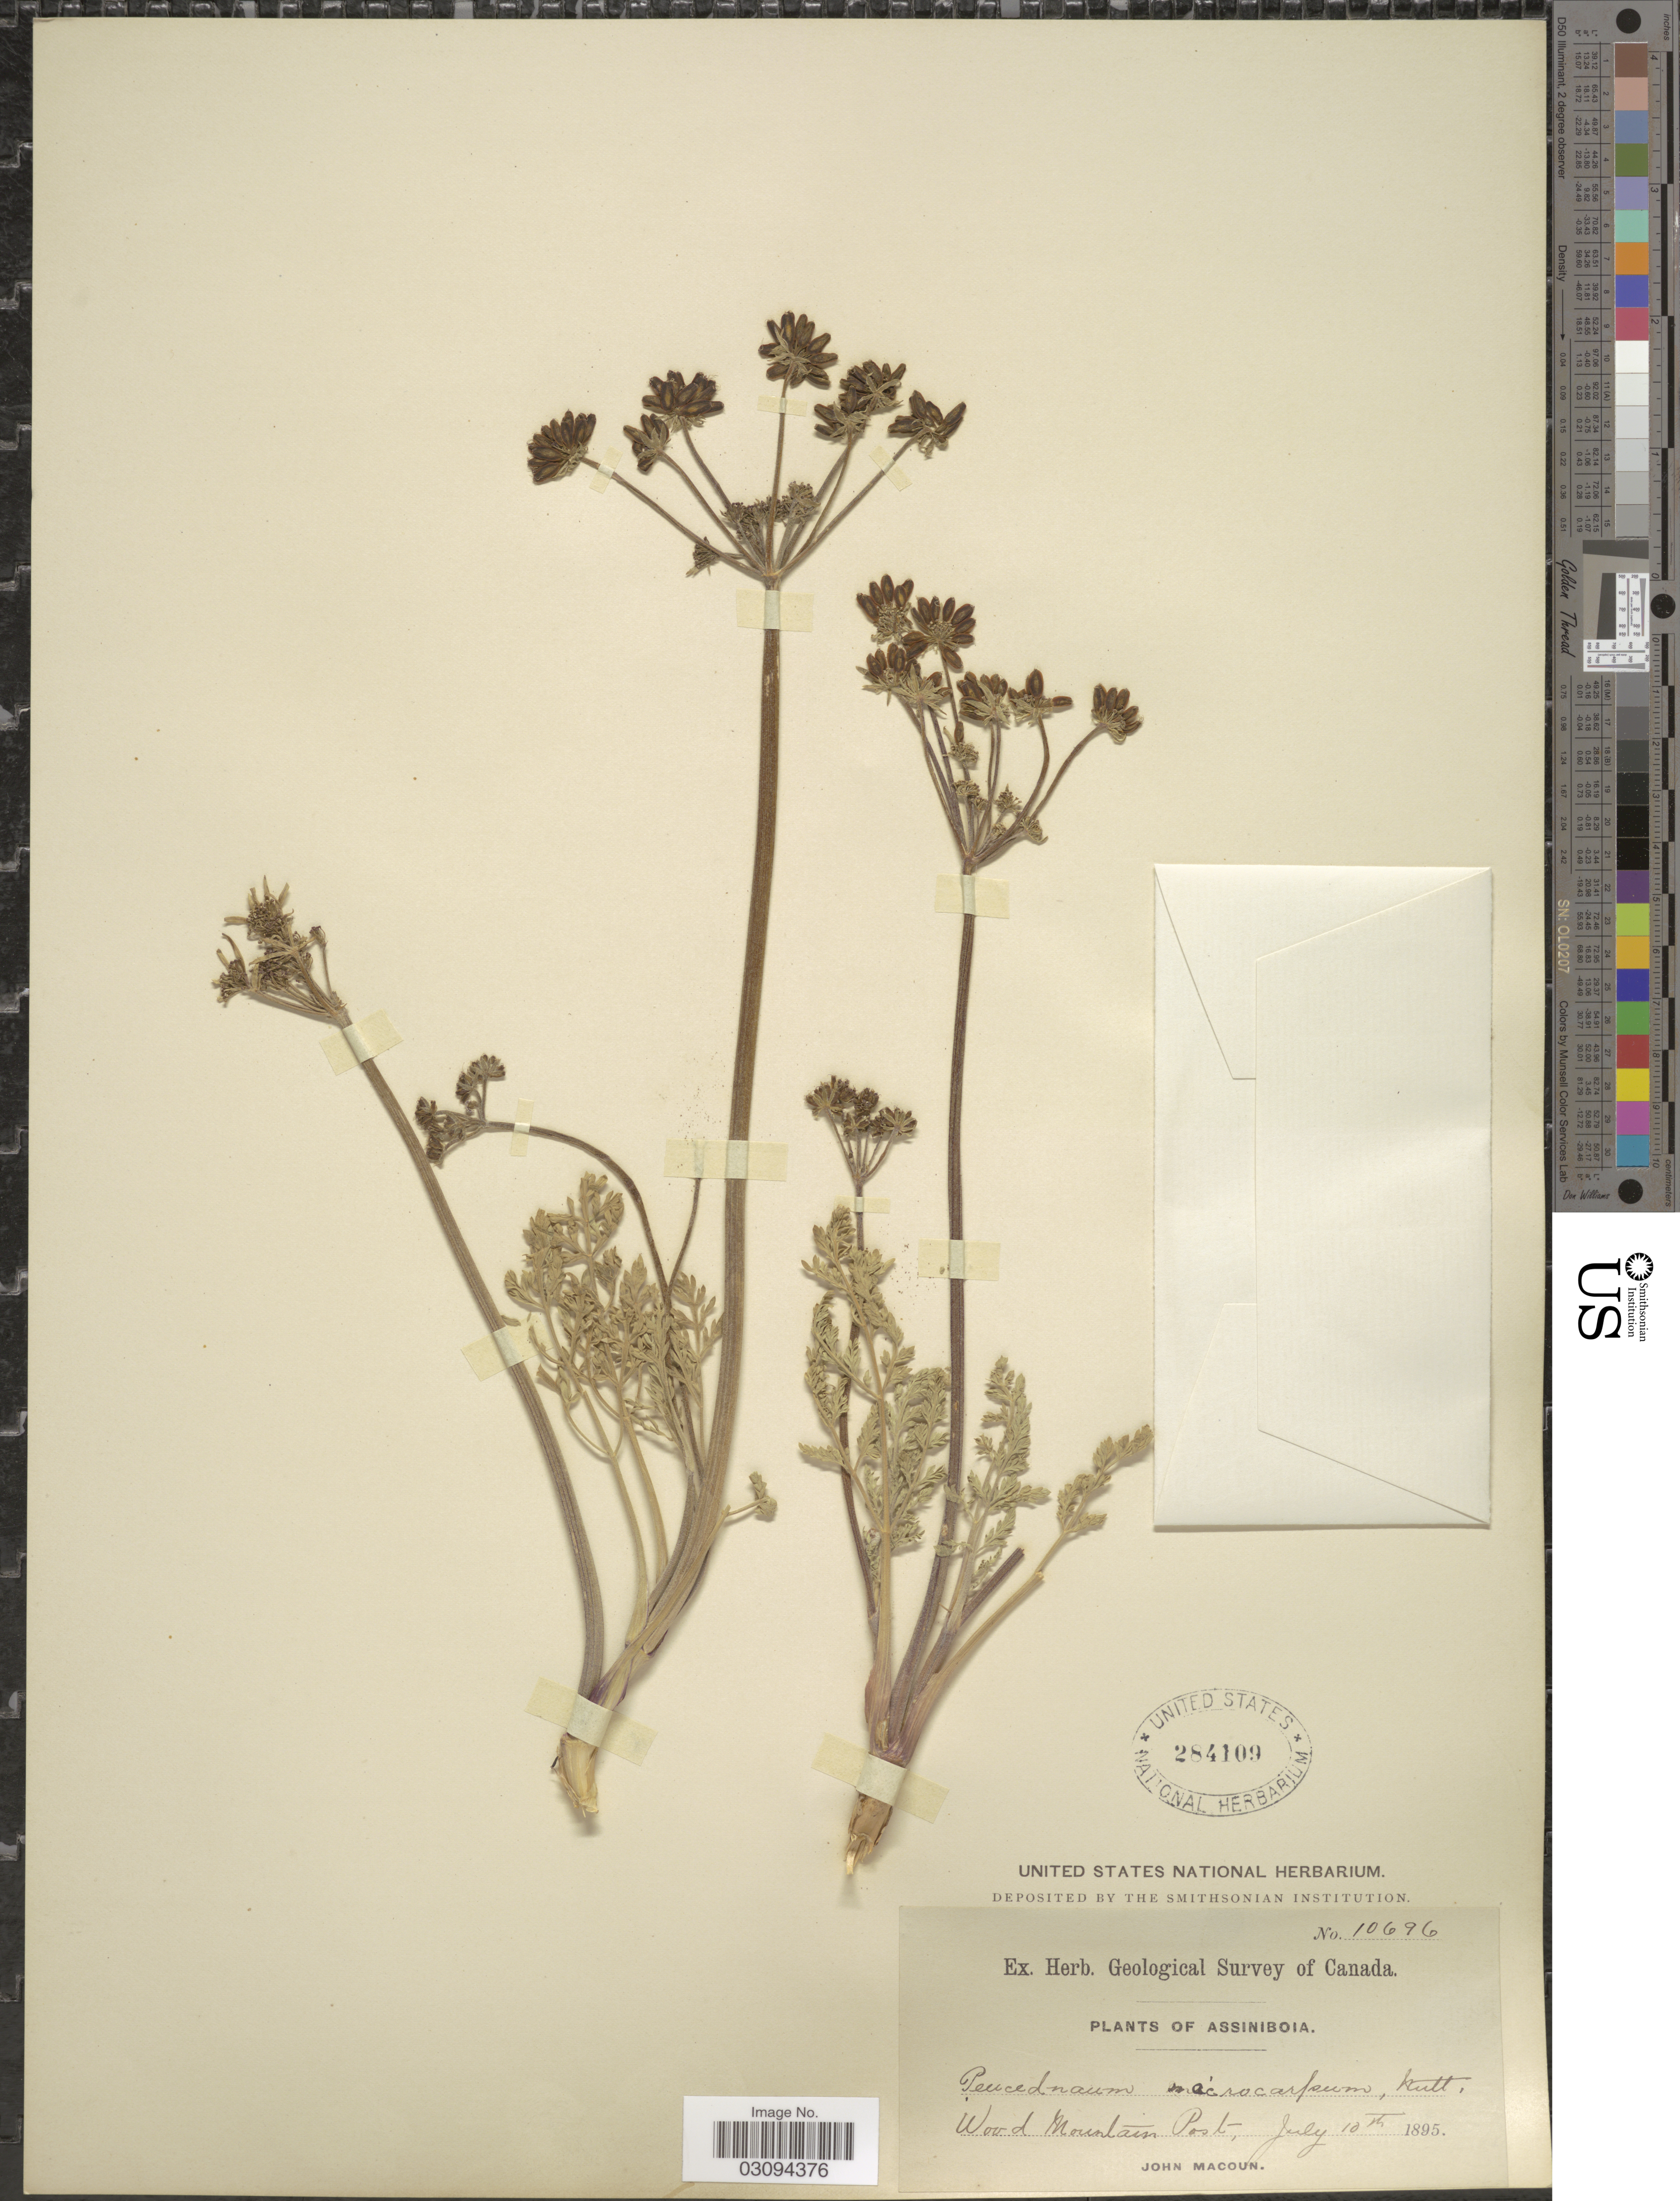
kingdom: Plantae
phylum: Tracheophyta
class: Magnoliopsida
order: Apiales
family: Apiaceae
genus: Lomatium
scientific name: Lomatium macrocarpum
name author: (Hook. et al.) J.M. Coult. & Rose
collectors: J. Macoun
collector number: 10696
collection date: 1895-07-10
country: Canada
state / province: Saskatchewan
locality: Assiniboia. Wood Mountain Post.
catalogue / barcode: US 284109